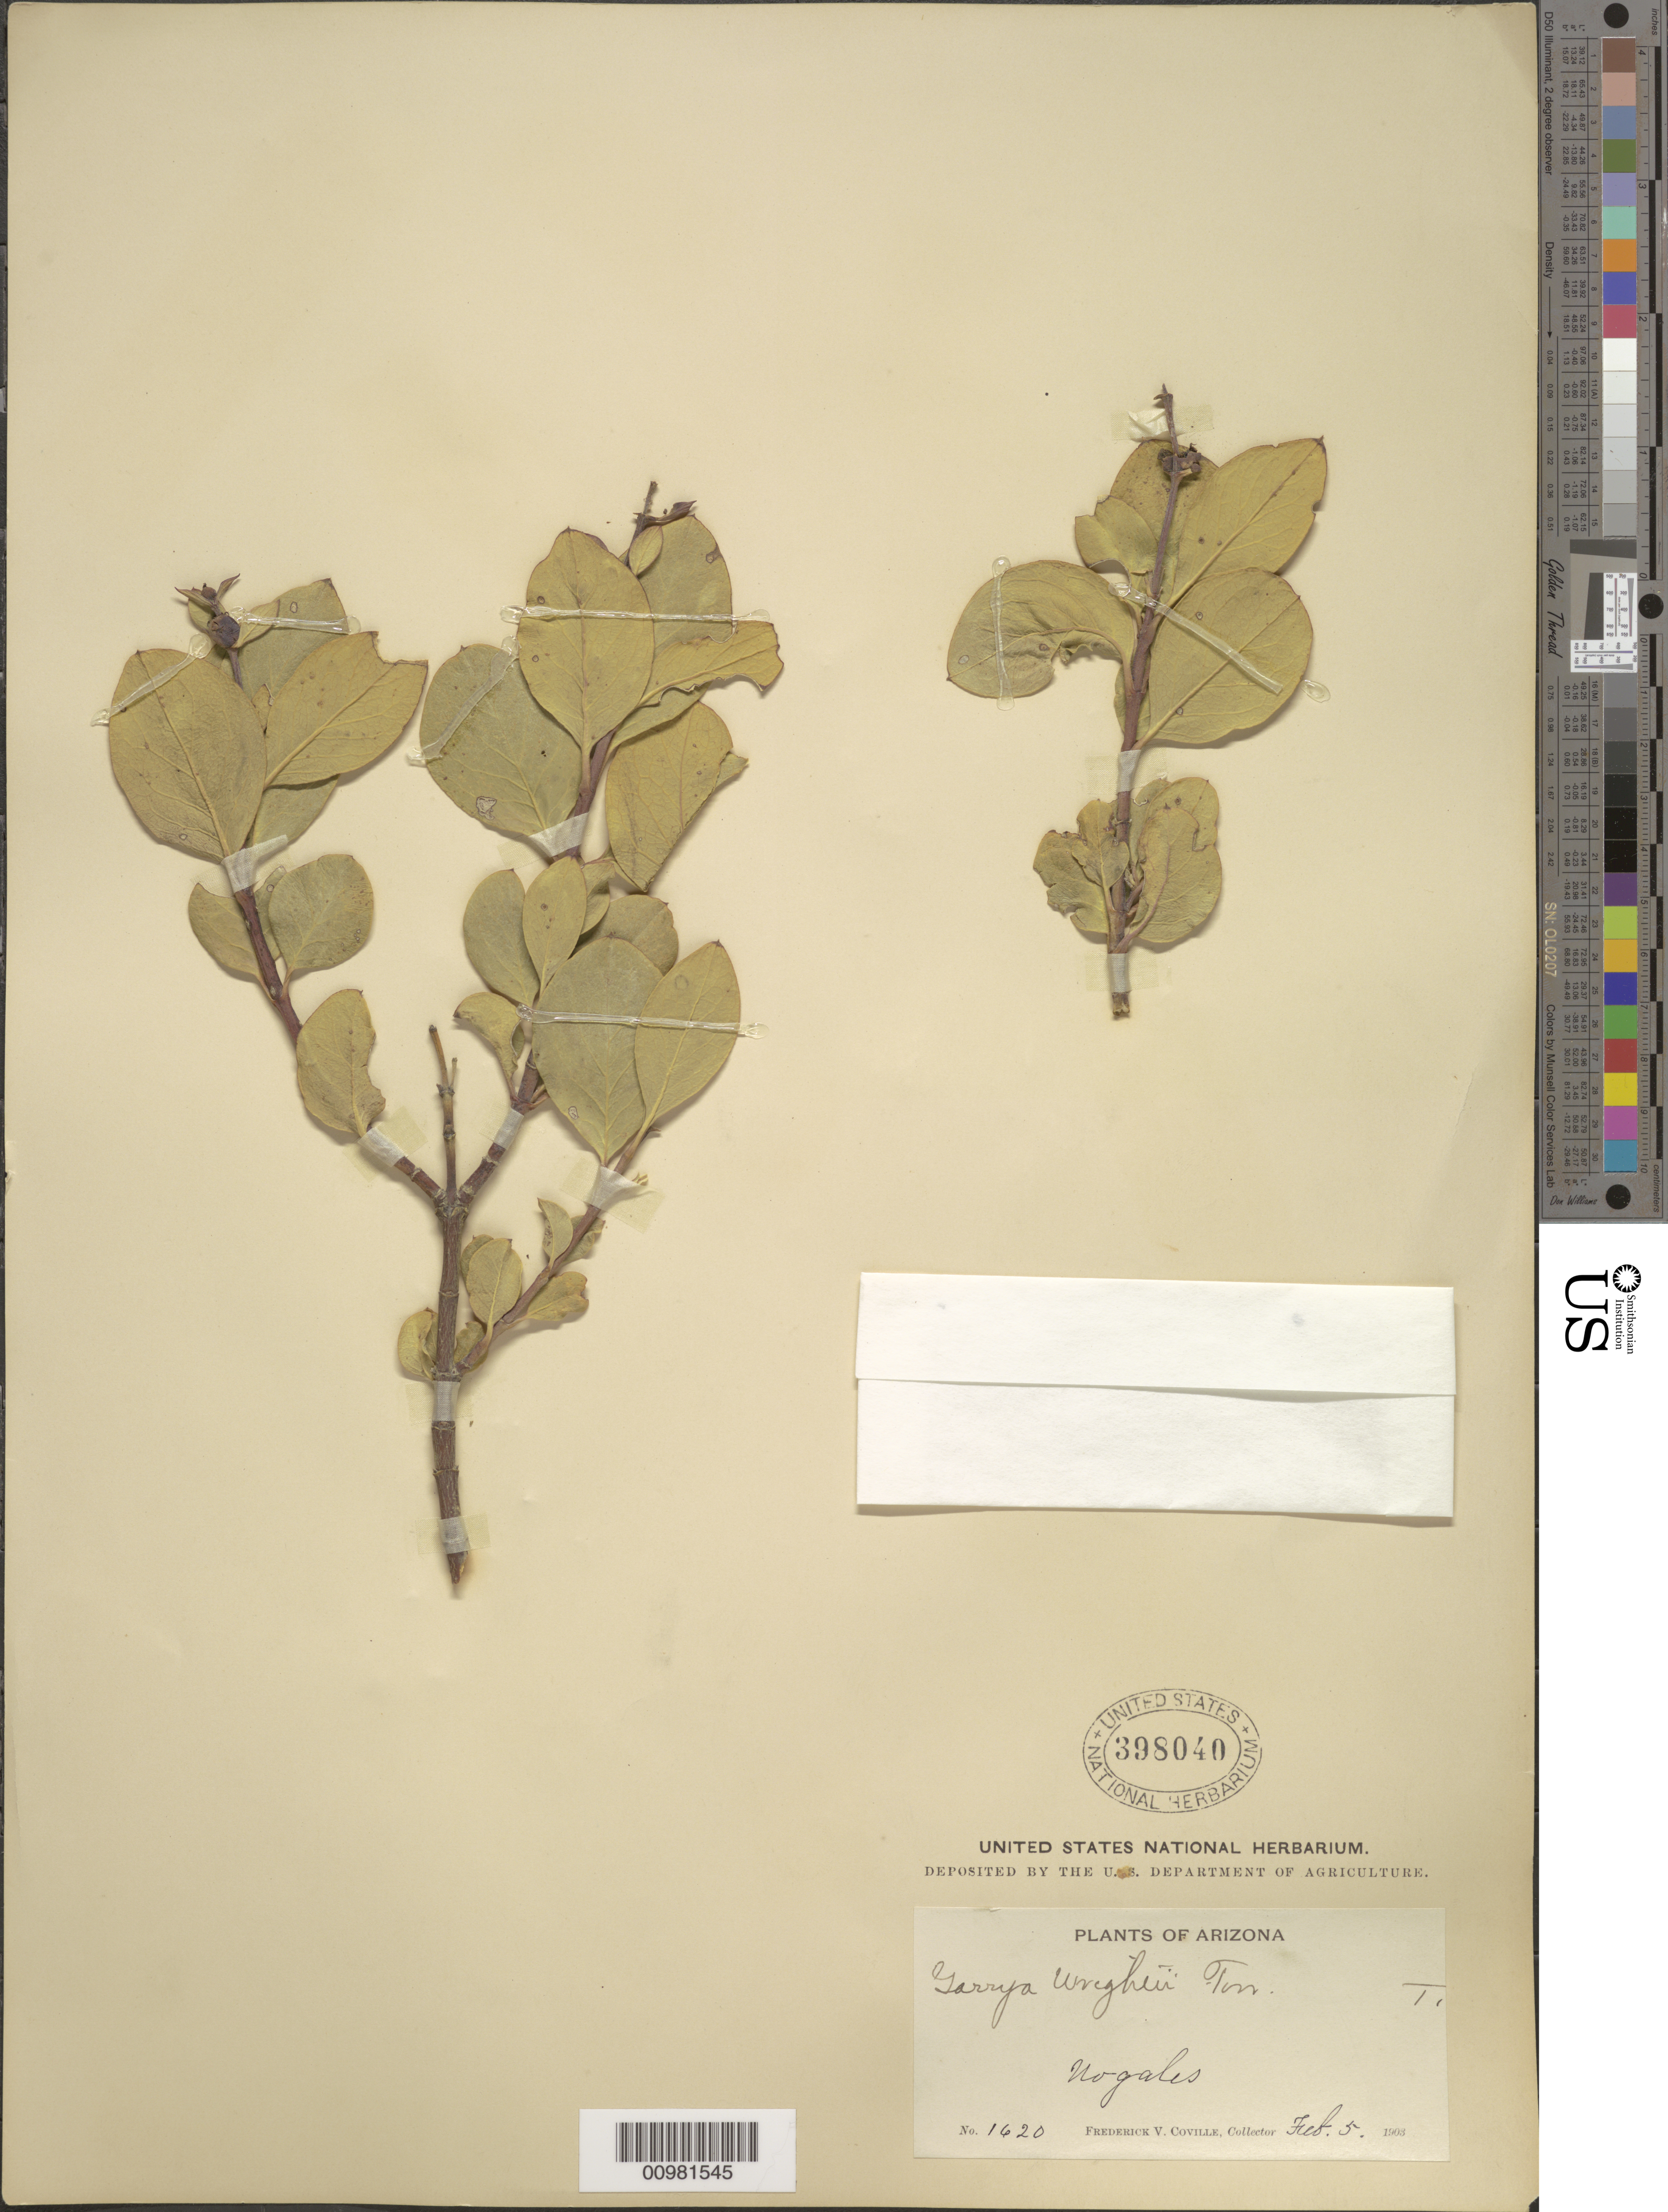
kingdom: Plantae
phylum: Tracheophyta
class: Magnoliopsida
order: Garryales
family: Garryaceae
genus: Garrya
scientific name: Garrya wrightii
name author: Torr.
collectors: F. V. Coville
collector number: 1620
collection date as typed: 05 Feb 1903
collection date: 1903-02-05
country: United States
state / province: Arizona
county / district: Santa Cruz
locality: Nogales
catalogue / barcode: US 398040